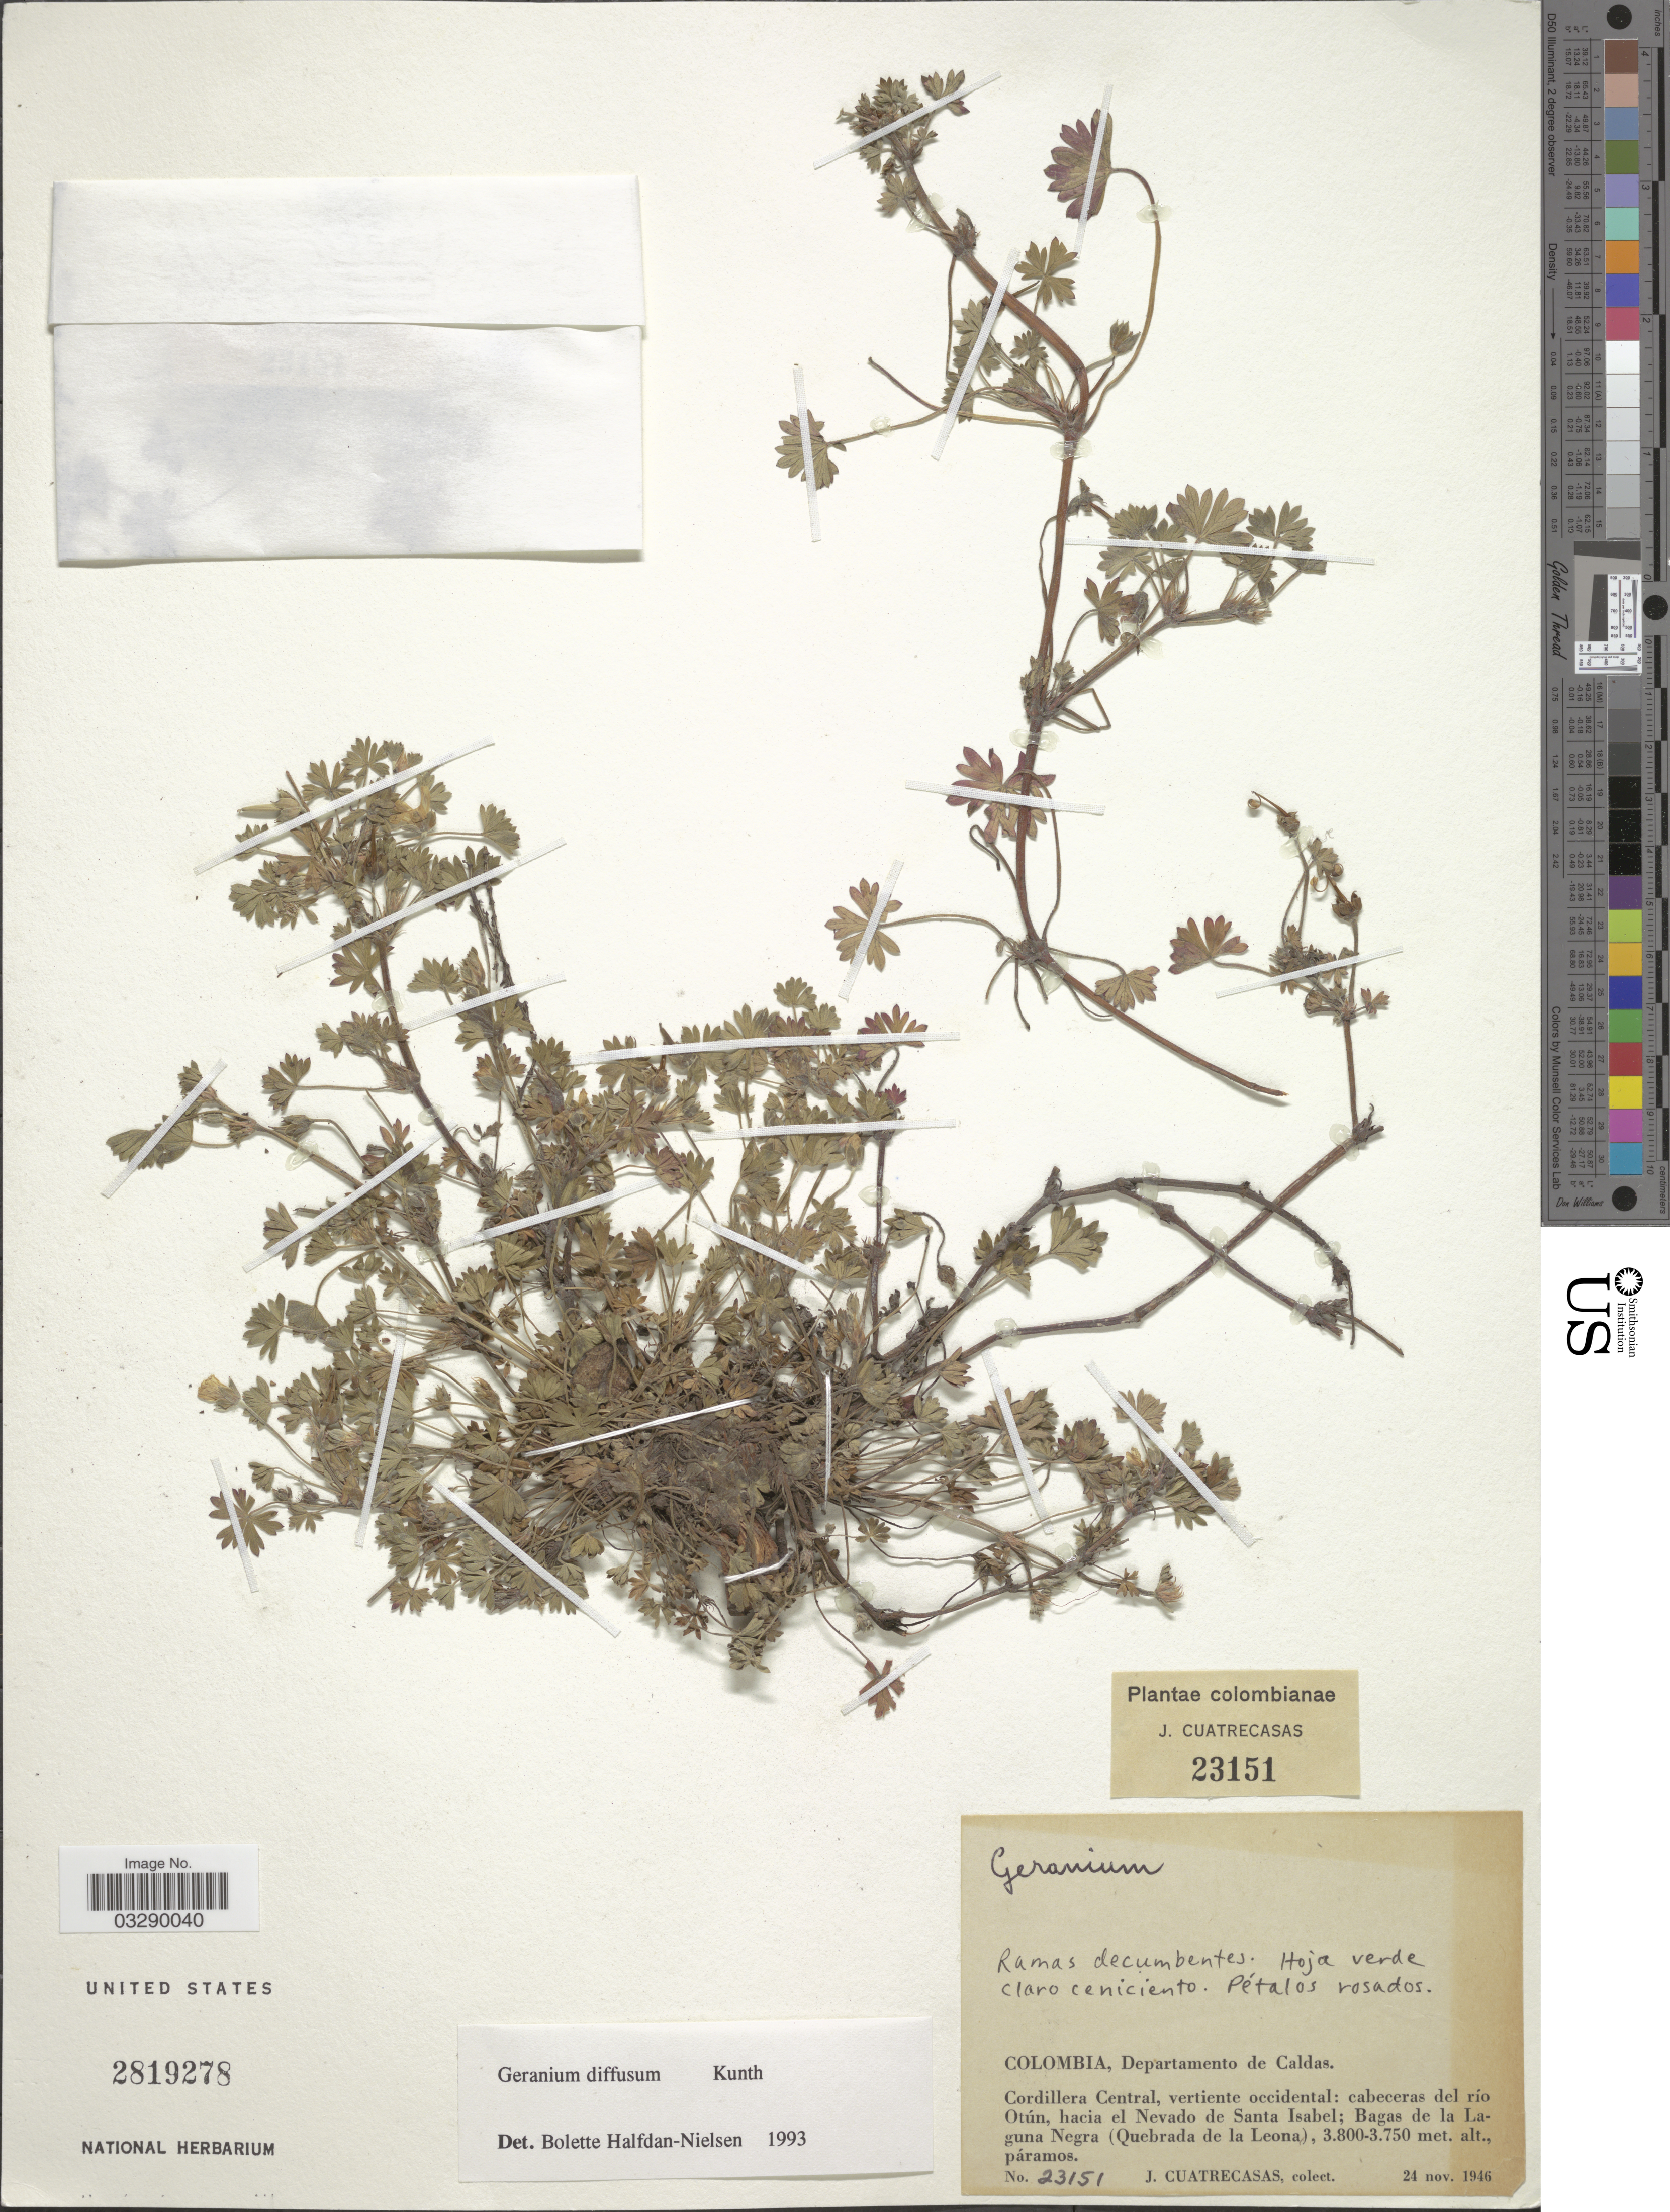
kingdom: Plantae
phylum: Tracheophyta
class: Magnoliopsida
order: Geraniales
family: Geraniaceae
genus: Geranium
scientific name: Geranium diffusum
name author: Kunth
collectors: J. Cuatrecasas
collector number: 23151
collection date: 1946-11-24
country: Colombia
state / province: Caldas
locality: Departamento de Caldas. Cordillera Central, vertiente occidental: cabeceras del río Otún, hacia el Nevado de Santa Isabel; Bagas de la Laguna Negra (Quebrada de la Leona), páramos.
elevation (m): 3750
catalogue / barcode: US 2819278